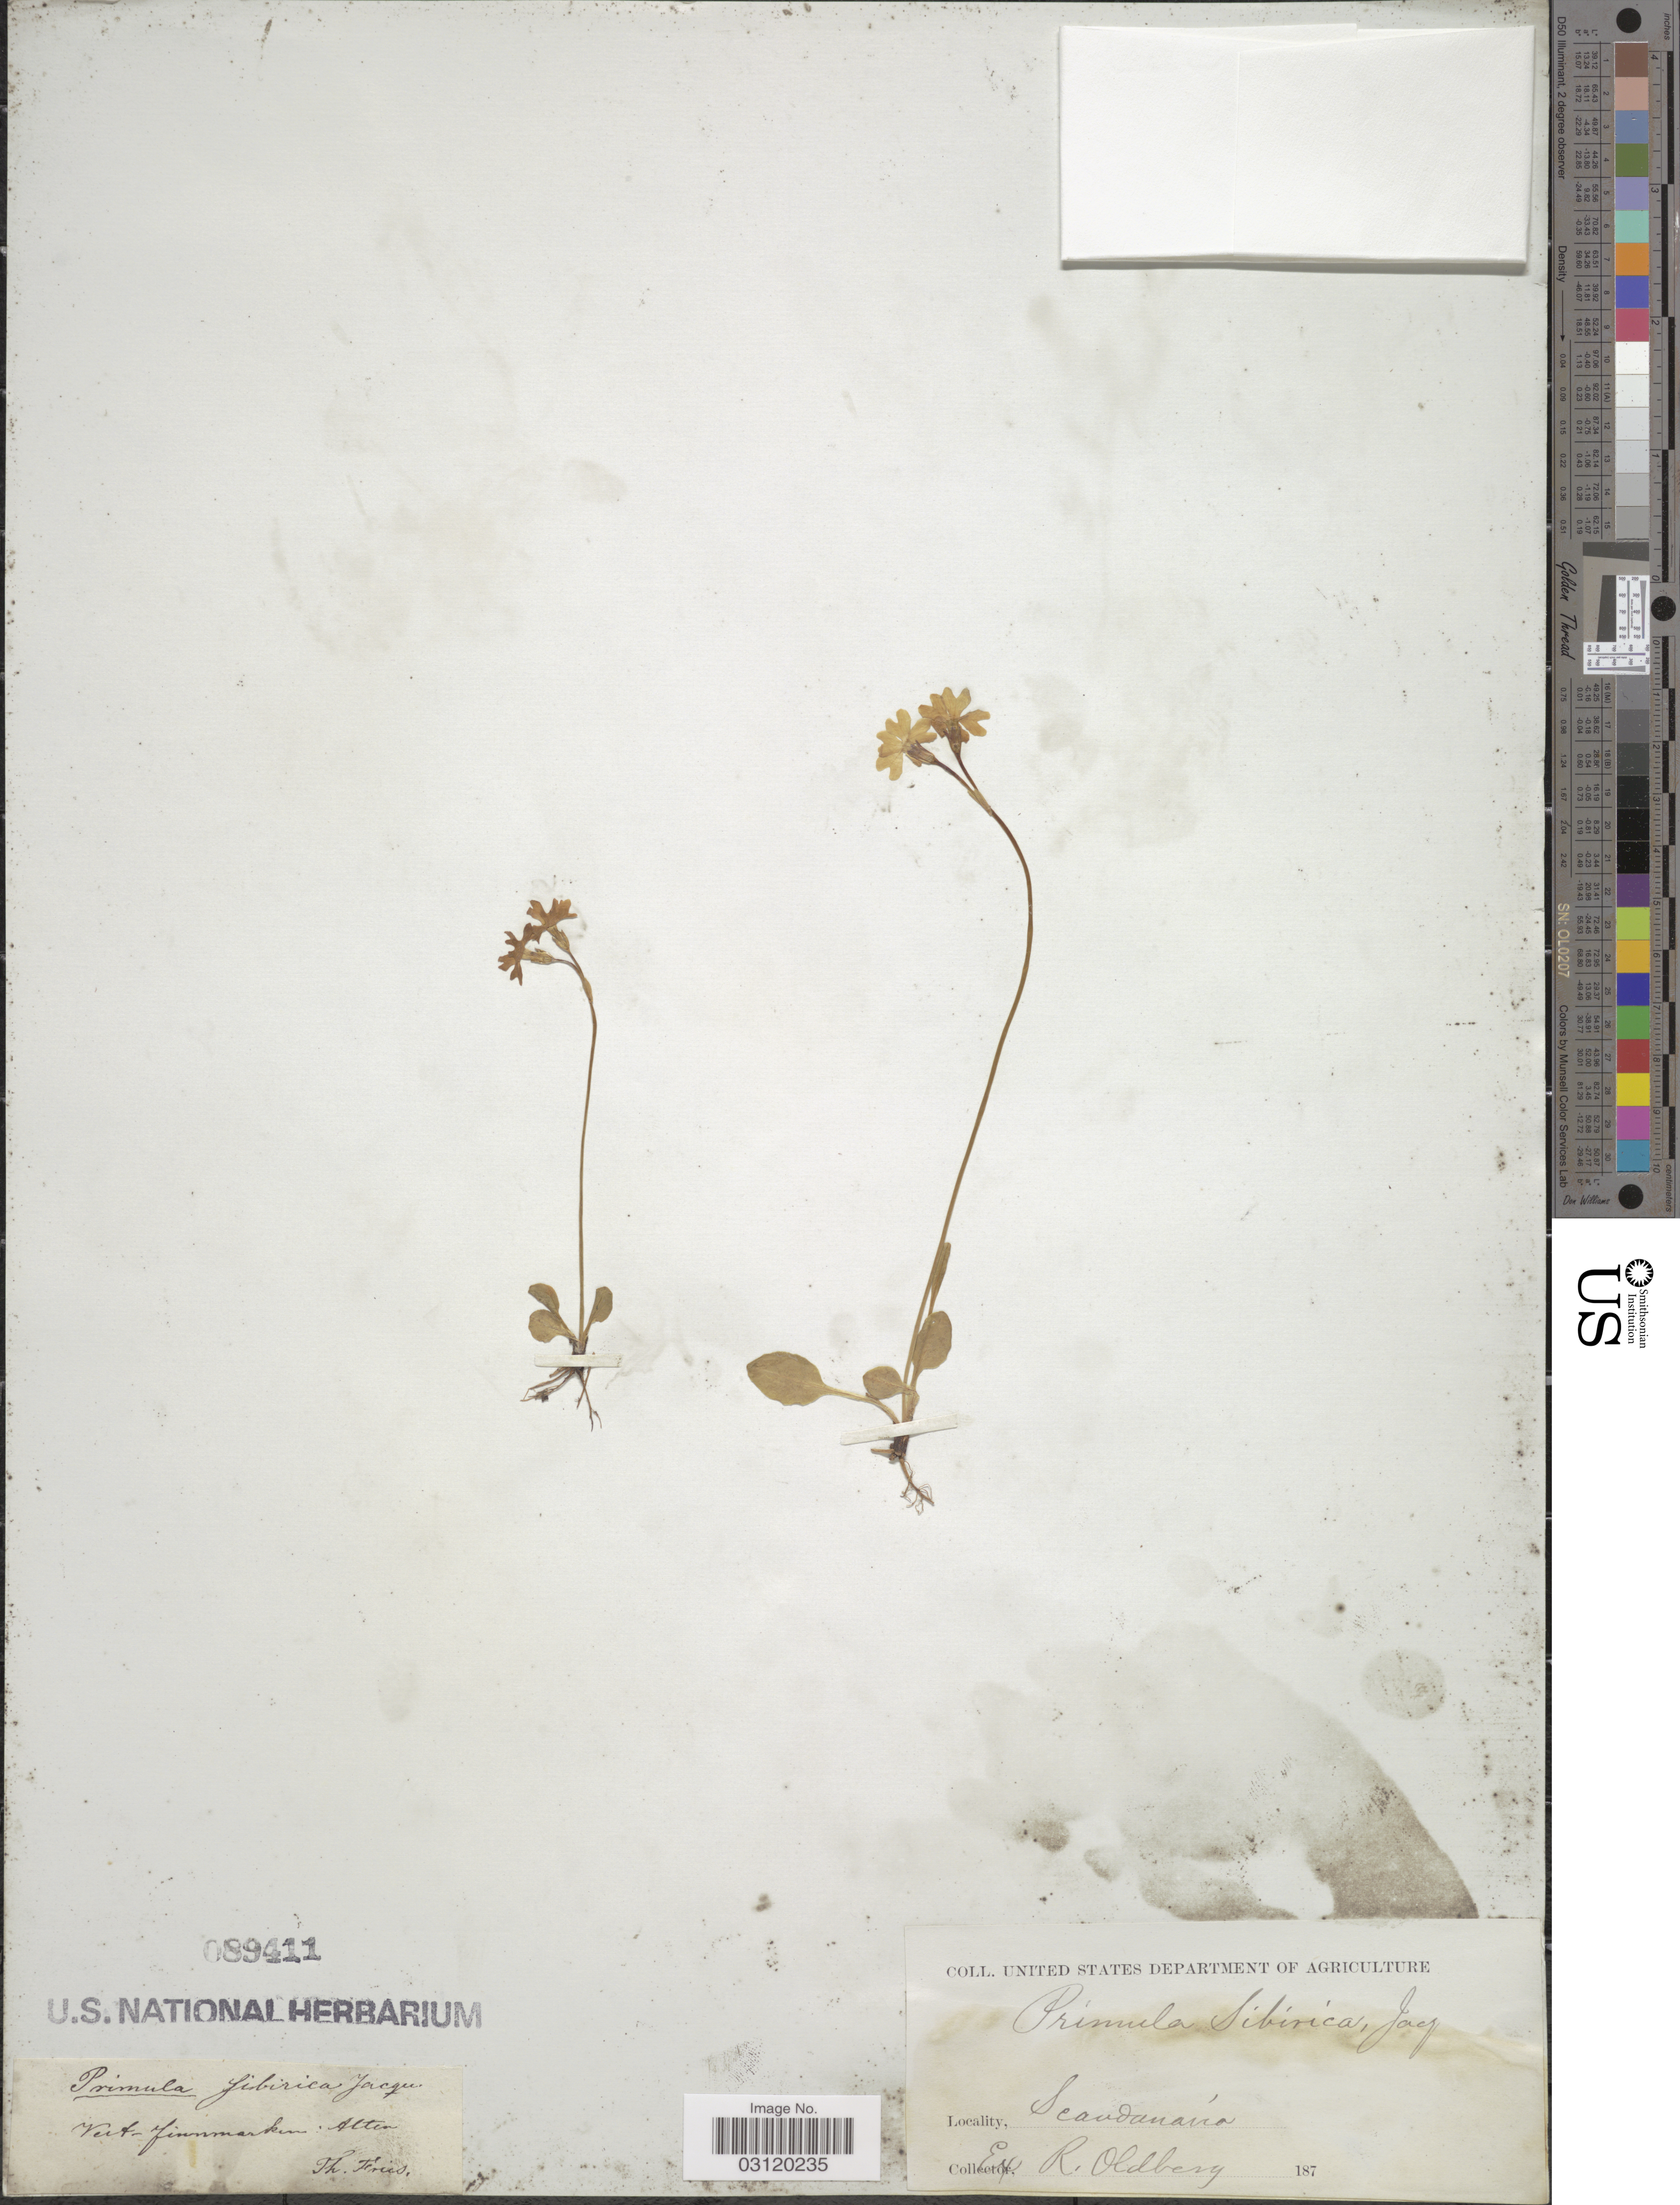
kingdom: Plantae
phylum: Tracheophyta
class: Magnoliopsida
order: Ericales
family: Primulaceae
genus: Primula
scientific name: Primula sibirica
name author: Wulfen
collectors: T. Fries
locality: Vest-finnmarken, Alten, Scandanavia.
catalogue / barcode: US 89411